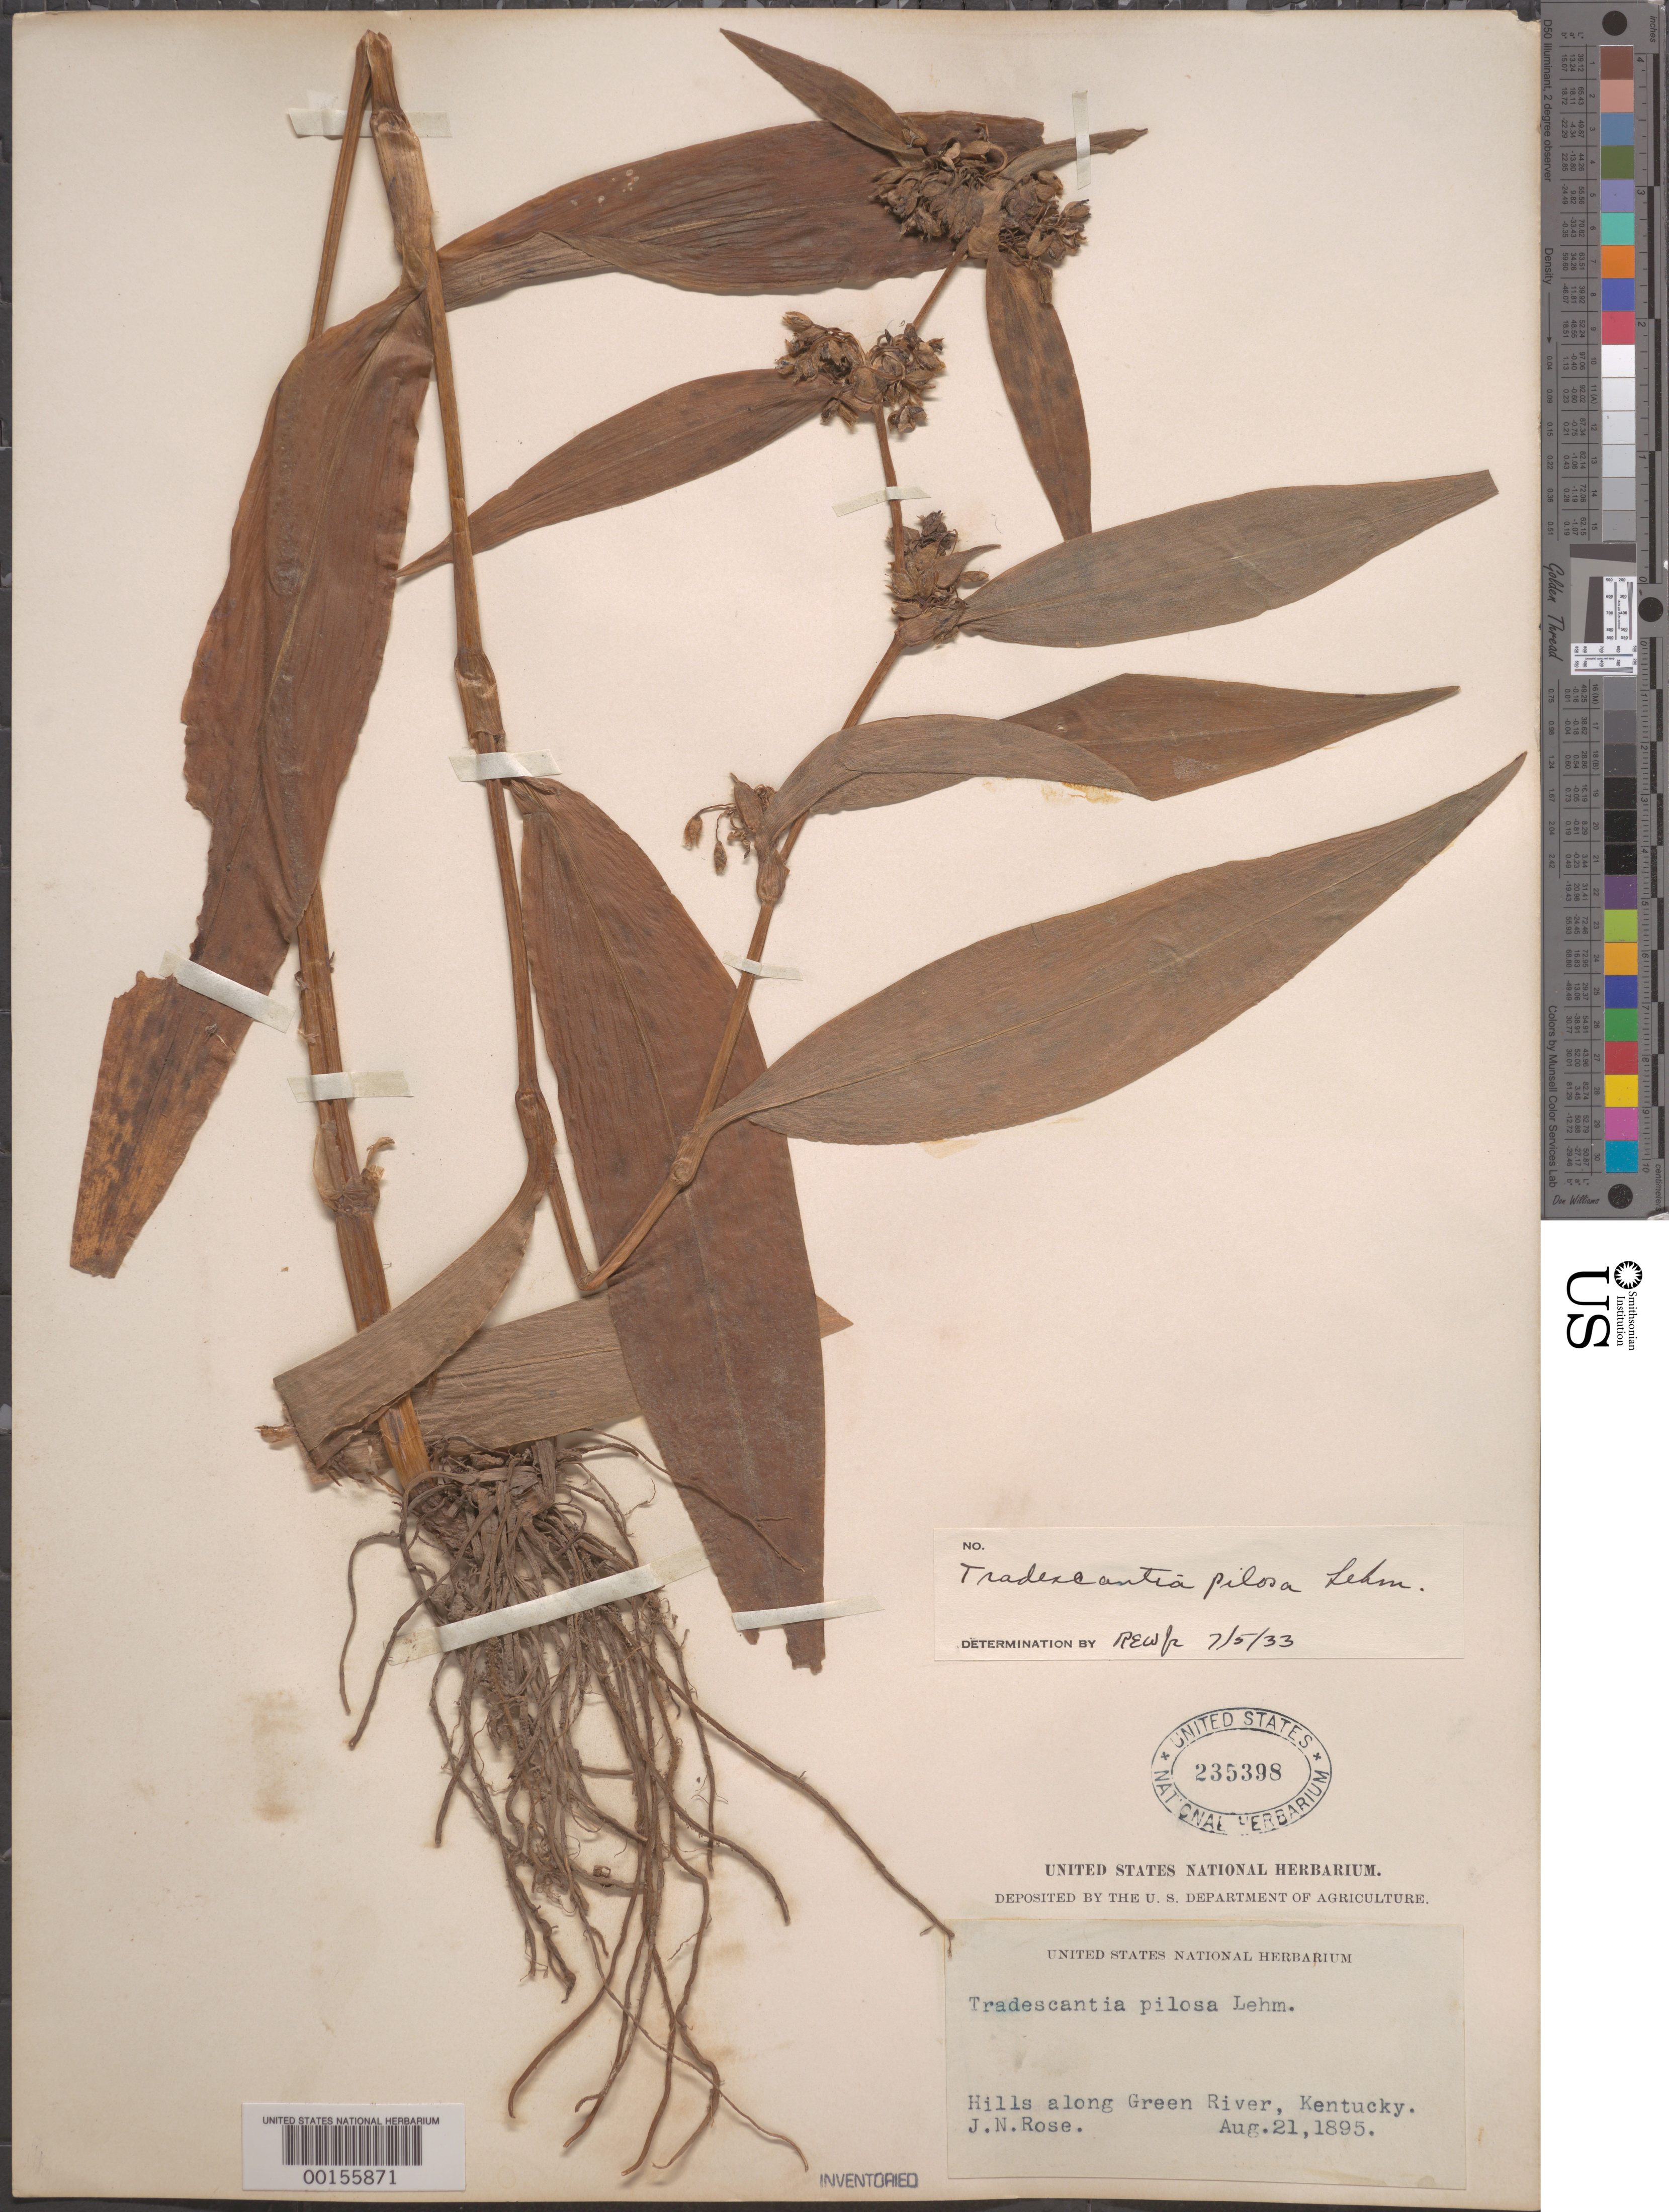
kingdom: Plantae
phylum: Tracheophyta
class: Liliopsida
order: Commelinales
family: Commelinaceae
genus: Tradescantia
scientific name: Tradescantia subaspera var. subaspera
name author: Ker Gawl.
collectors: J. N. Rose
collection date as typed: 21 Aug 1895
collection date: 1895-08-21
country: United States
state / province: Kentucky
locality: Green river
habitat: Hills along river bank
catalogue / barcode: US 235398